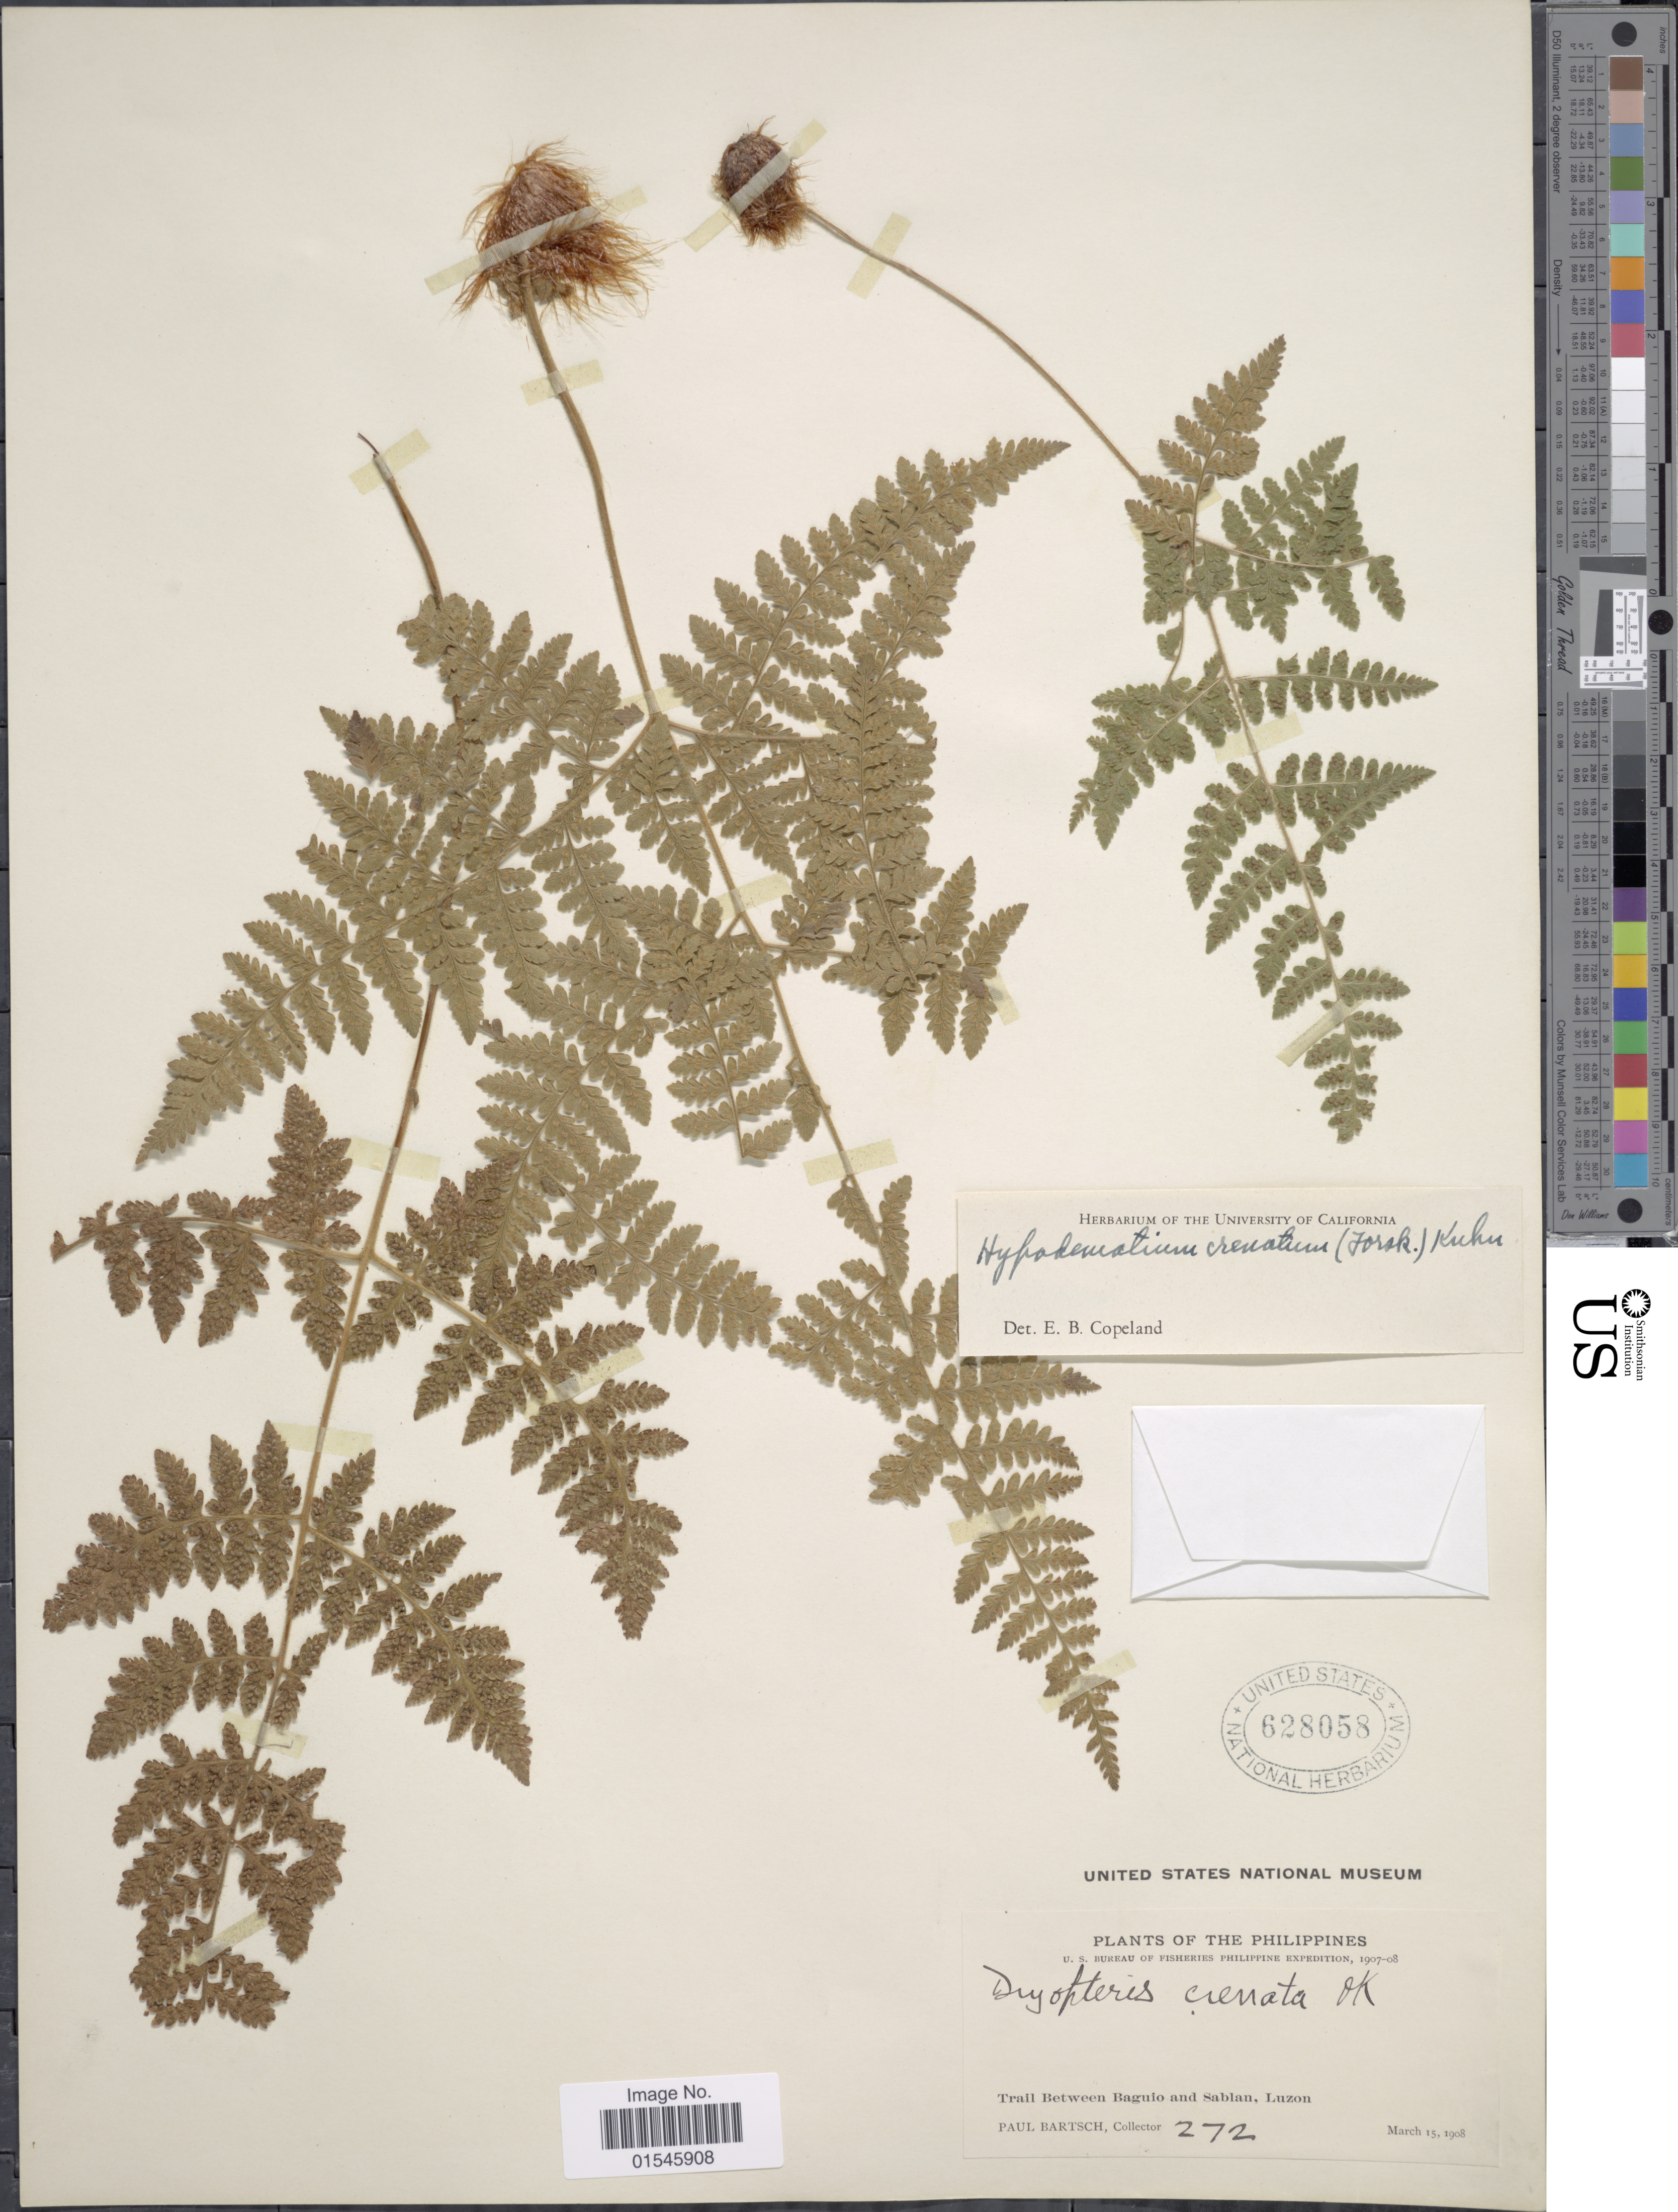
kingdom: Plantae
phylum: Tracheophyta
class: Polypodiopsida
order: Polypodiales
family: Hypodematiaceae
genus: Hypodematium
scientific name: Hypodematium crenatum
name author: (Forssk.) Kuhn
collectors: P. Bartsch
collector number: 272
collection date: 1908-03-15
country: Philippines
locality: Trail between Baguio and Sablan, Luzon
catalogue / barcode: US 628058